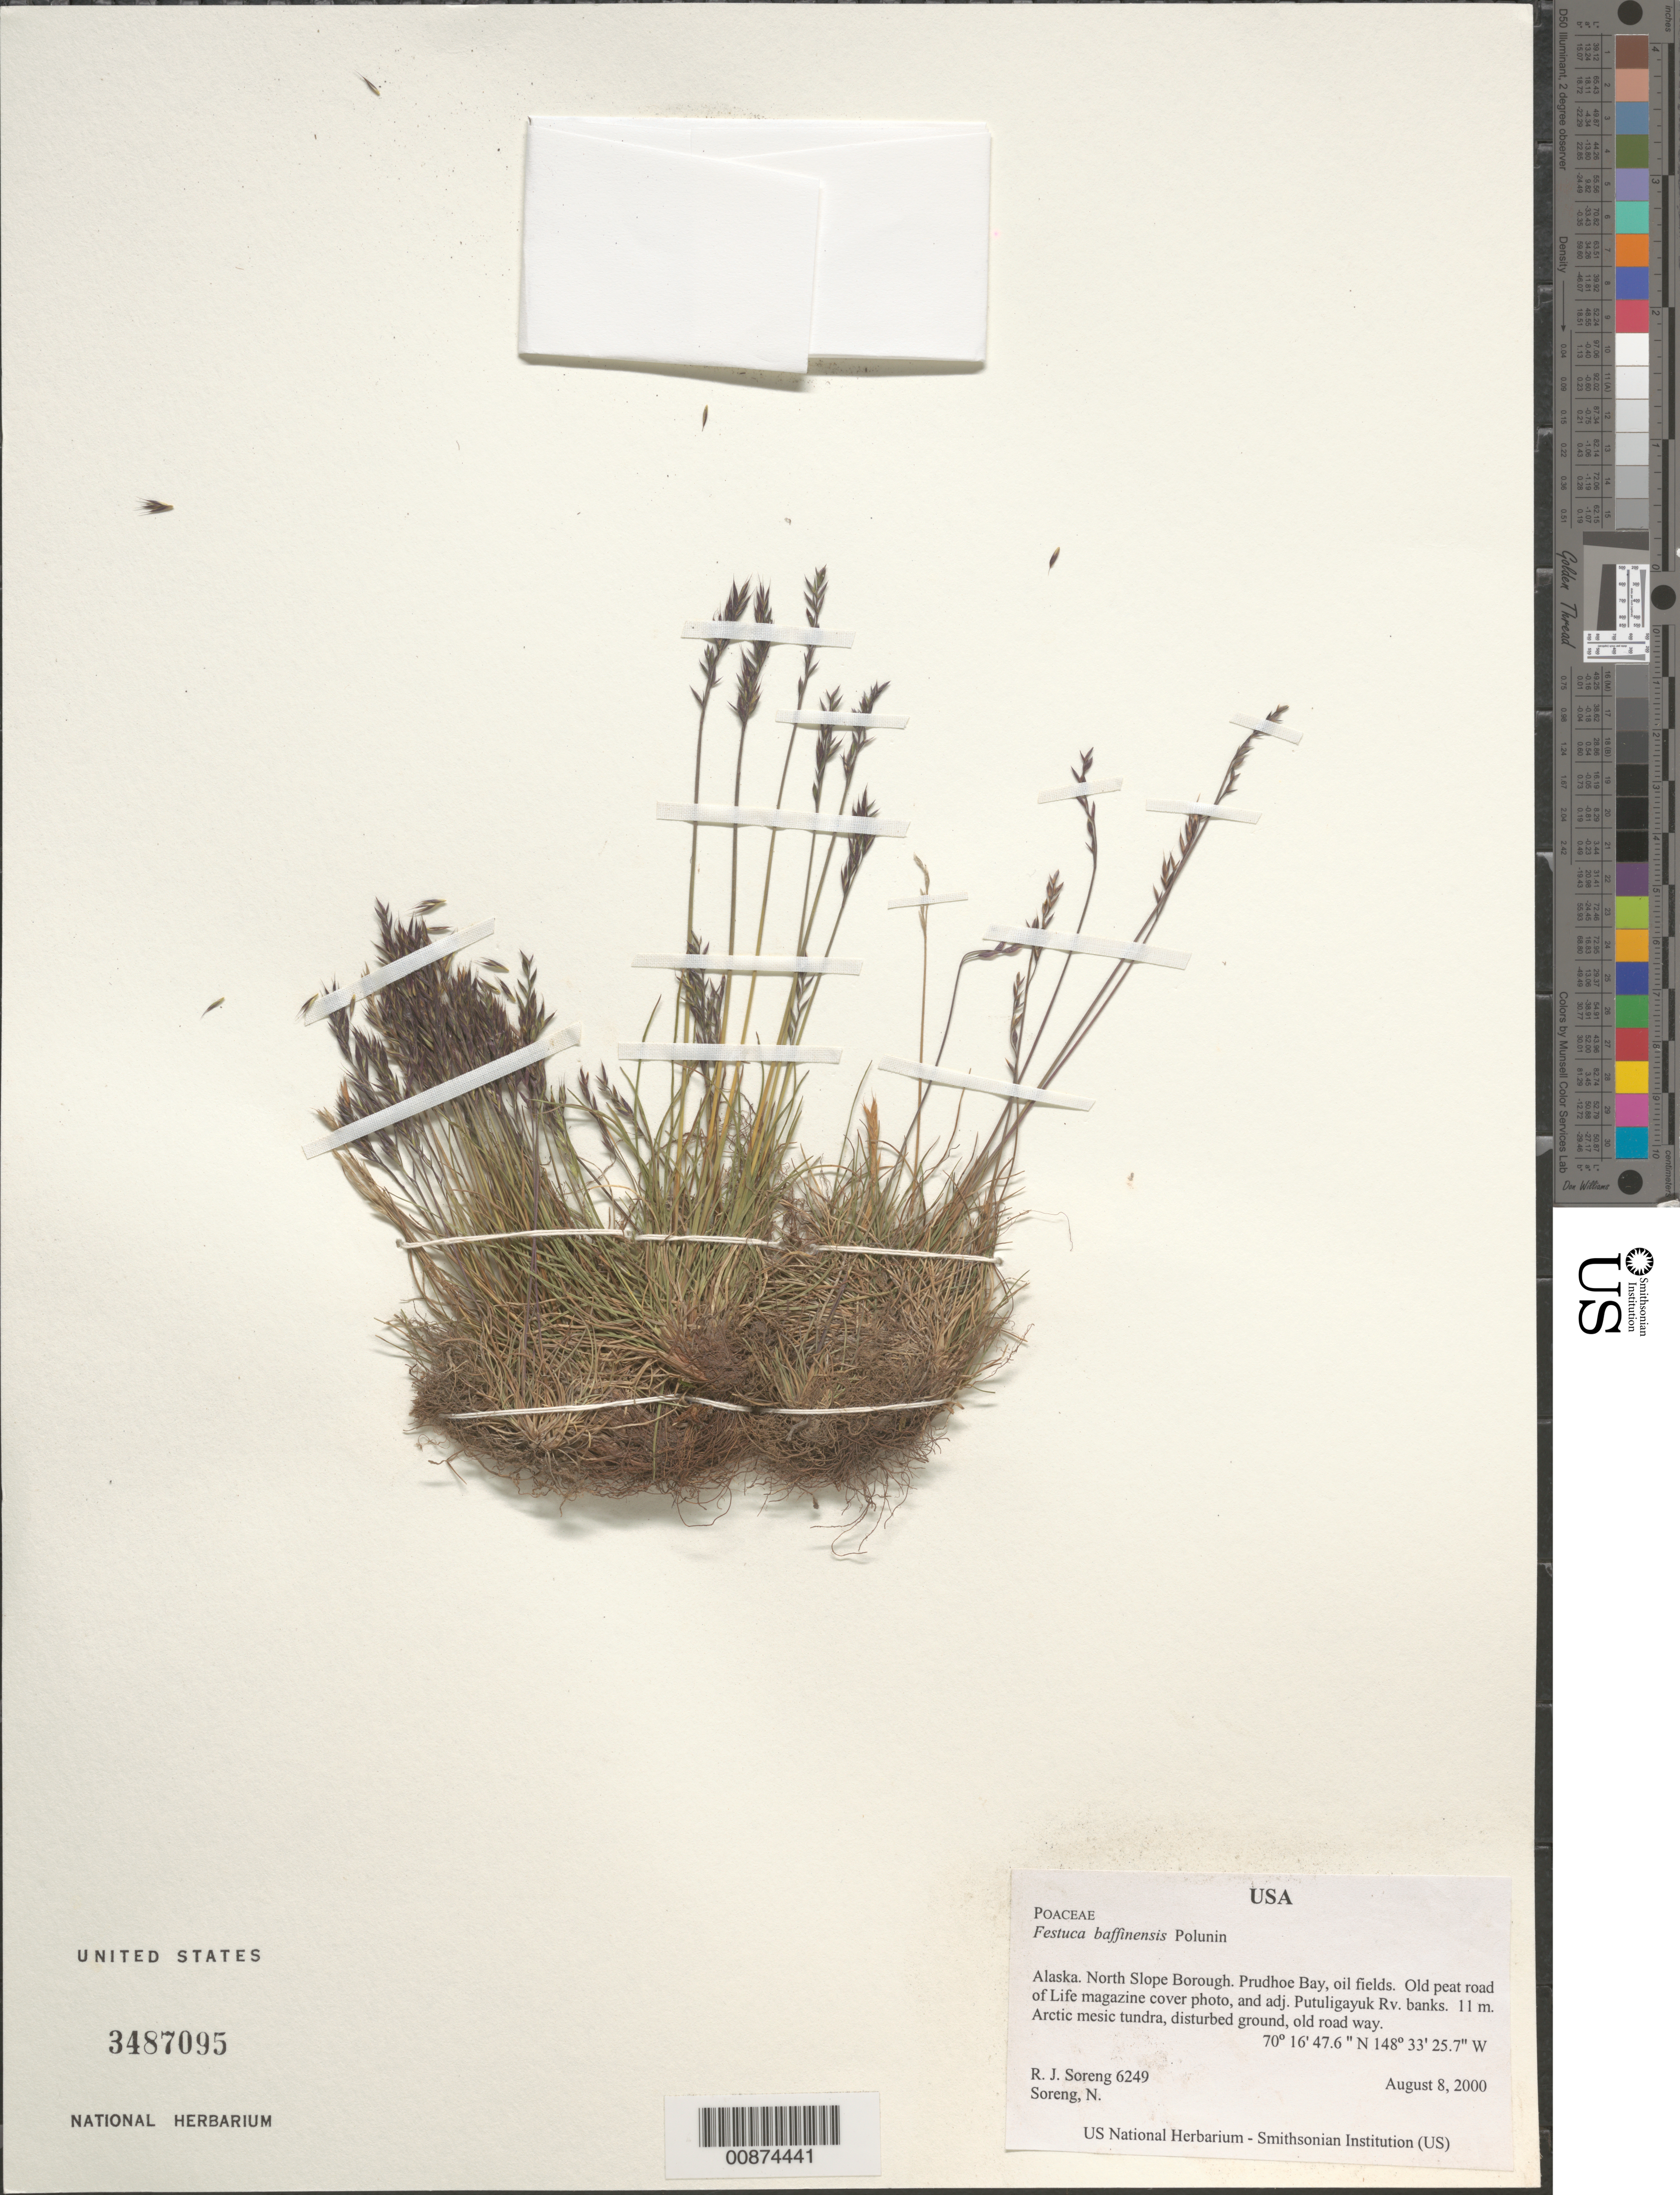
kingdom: Plantae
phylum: Tracheophyta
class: Liliopsida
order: Poales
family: Poaceae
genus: Festuca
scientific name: Festuca baffinensis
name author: Polunin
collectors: R. J. Soreng & N. L. Soreng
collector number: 6249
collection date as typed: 08 Aug 2000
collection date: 2000-08-08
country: United States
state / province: Alaska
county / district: North Slope Borough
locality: Prudhoe Bay, oil fields. Old peat road of Life magazine cover photo, and adj. Putuligayuk Rv. banks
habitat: Arctic mesic tundra, disturbed ground, old road way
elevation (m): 11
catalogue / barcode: US 3487095